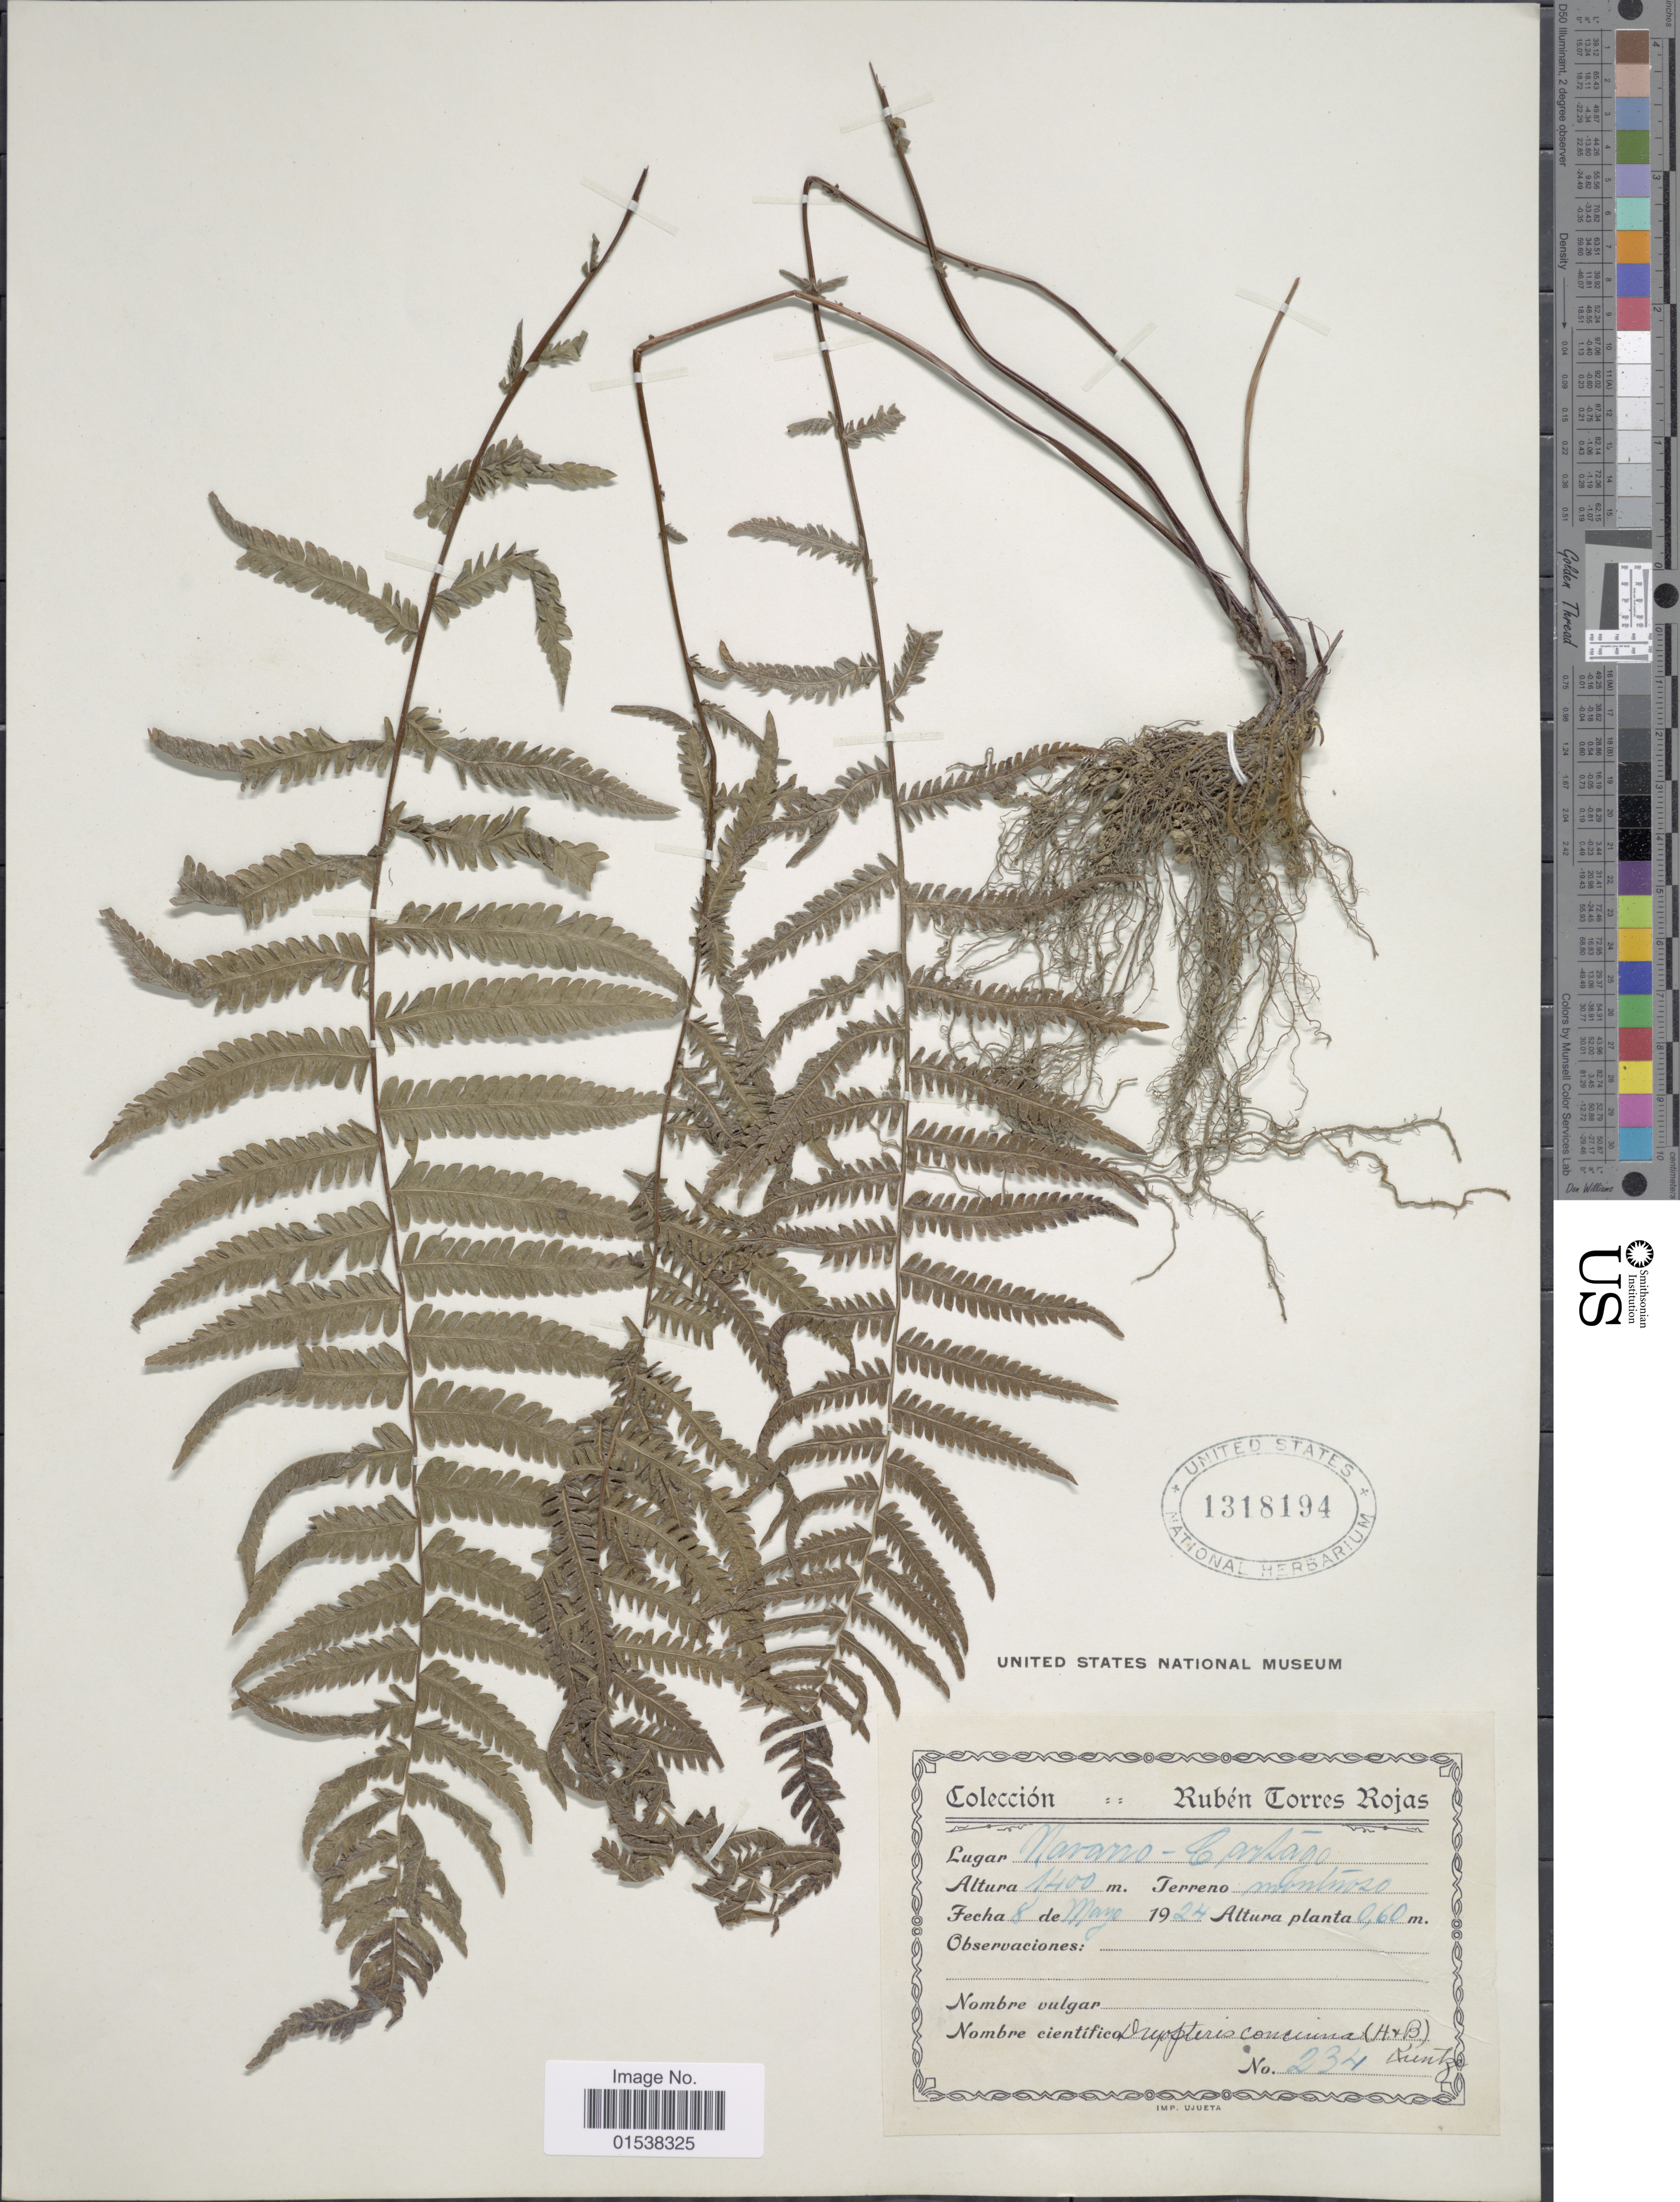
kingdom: Plantae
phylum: Tracheophyta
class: Polypodiopsida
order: Polypodiales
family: Thelypteridaceae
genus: Amauropelta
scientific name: Amauropelta concinna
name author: (Willd.) Pic. Serm.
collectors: R. Torres Rojas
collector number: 234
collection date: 1924-05-08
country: Costa Rica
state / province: Cartago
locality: Navano-Cartago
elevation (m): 1400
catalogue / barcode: US 1318194